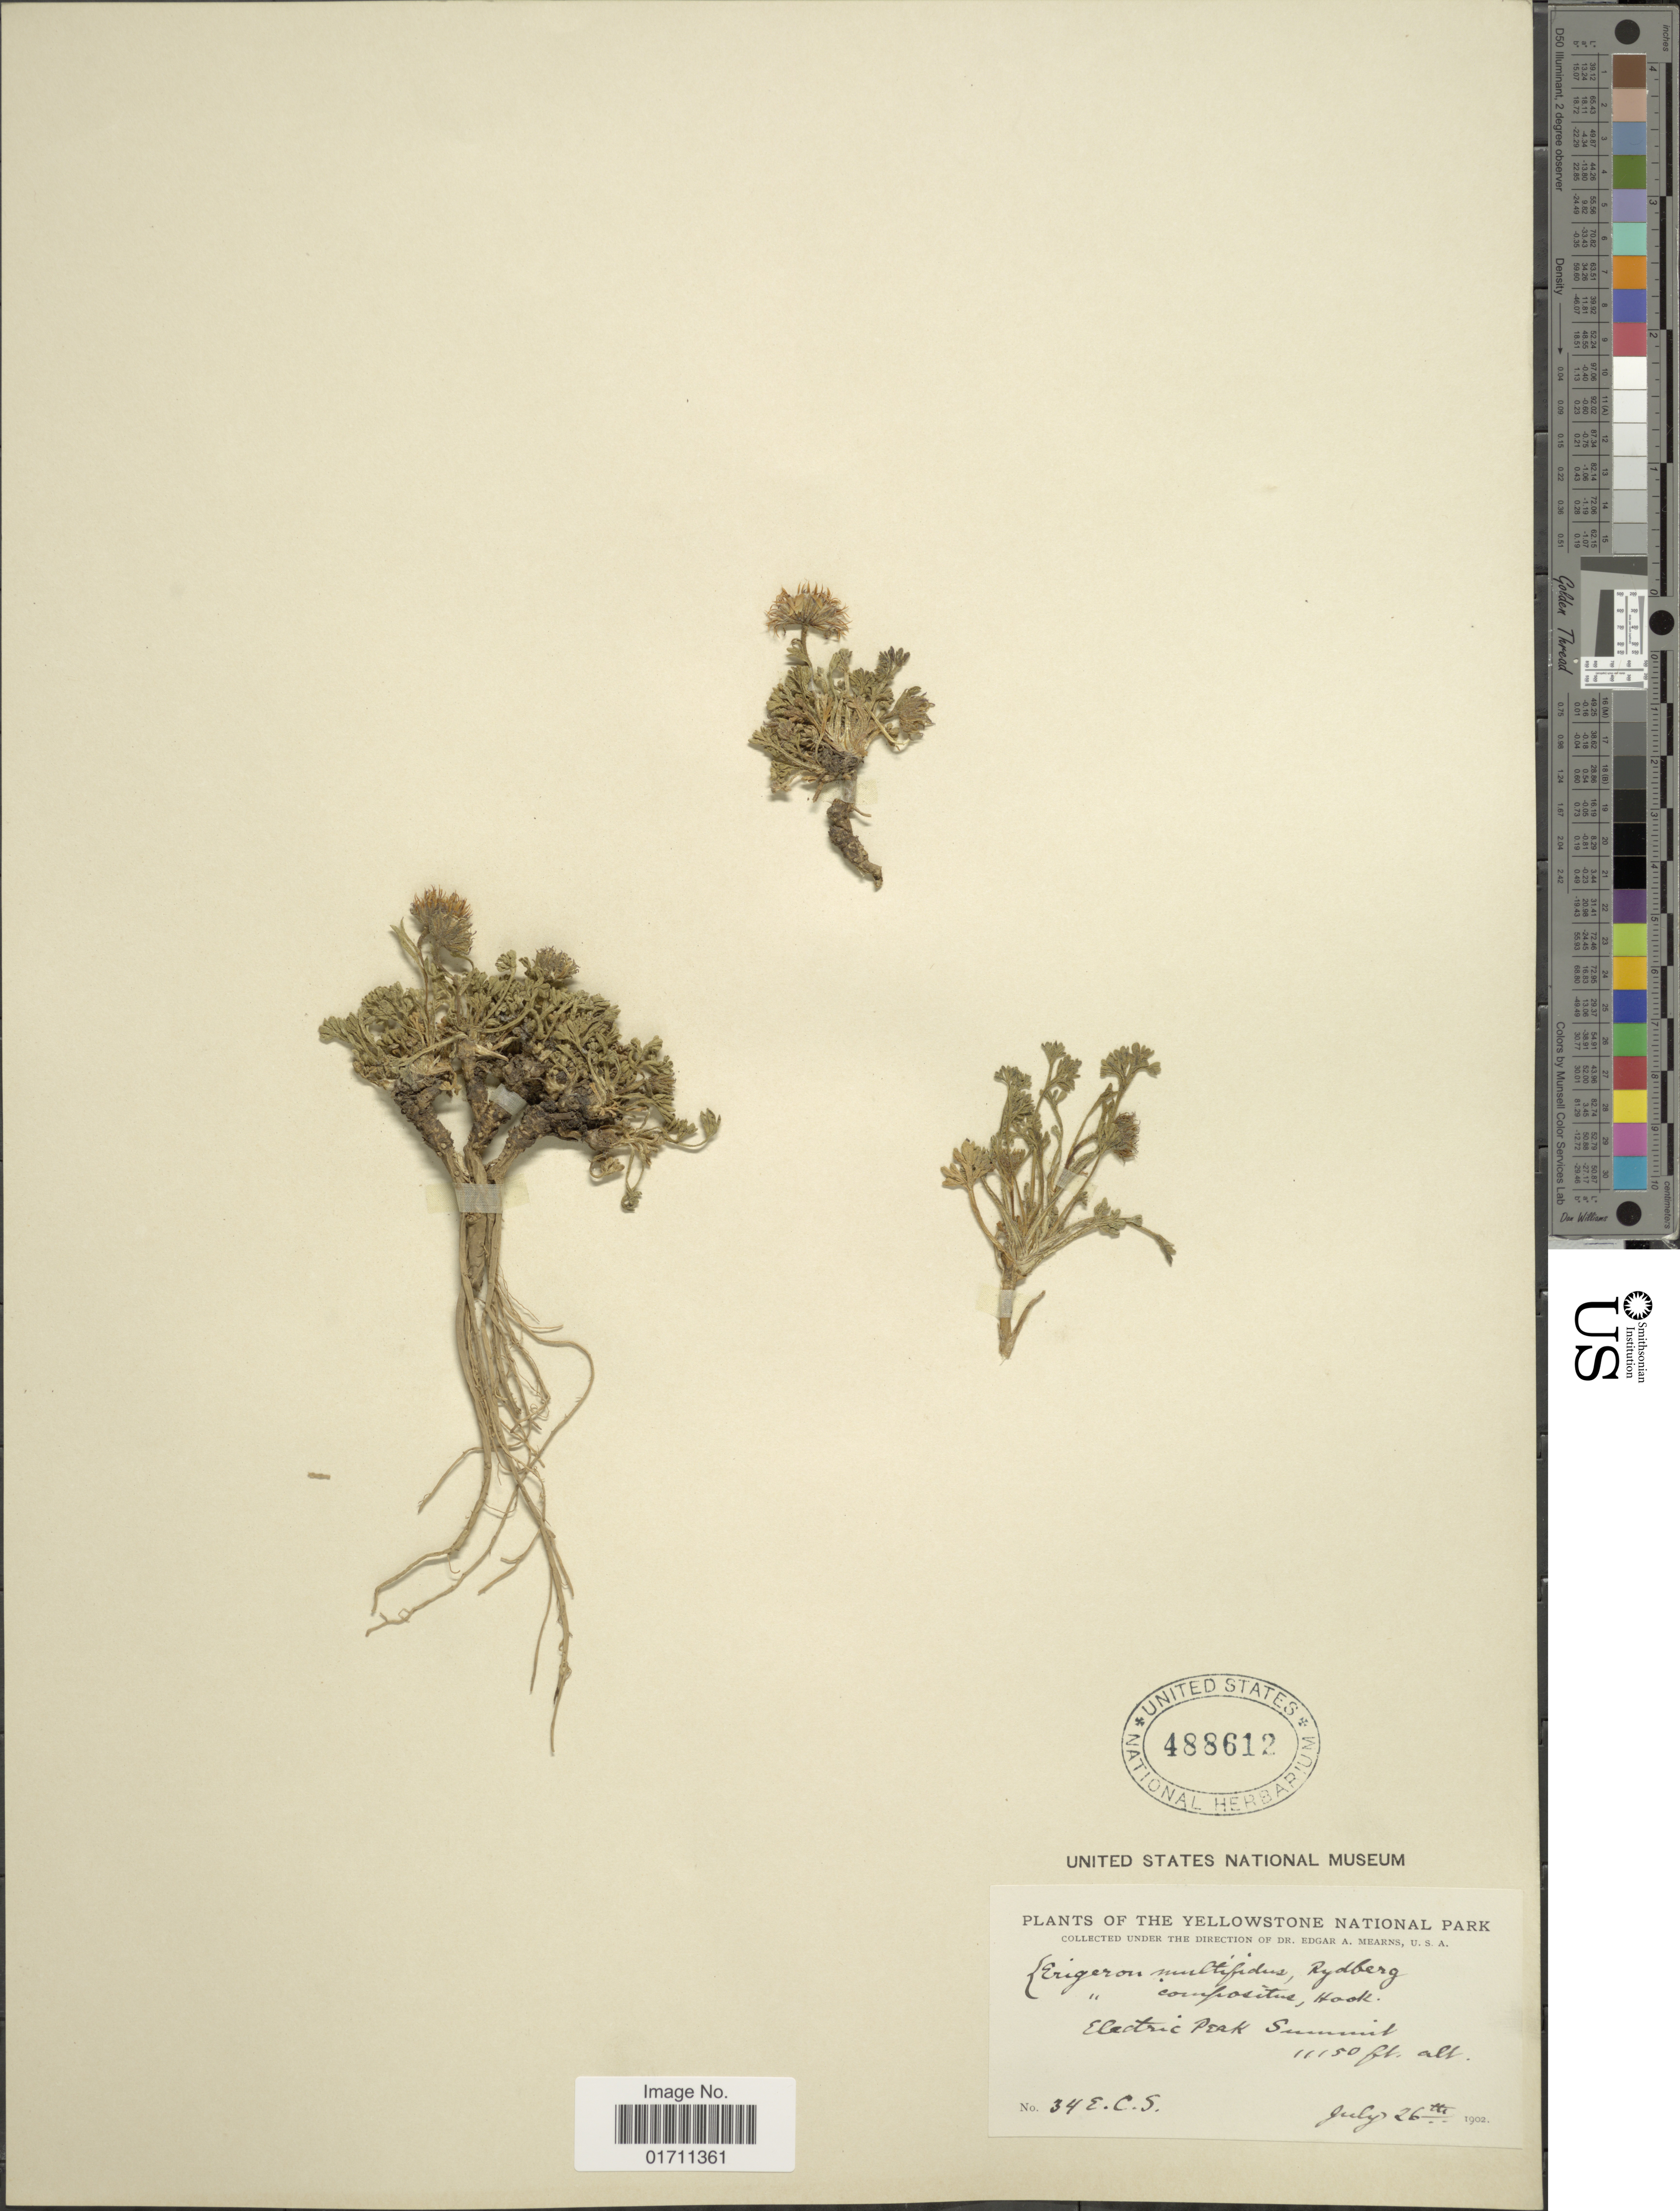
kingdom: Plantae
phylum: Tracheophyta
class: Magnoliopsida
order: Asterales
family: Asteraceae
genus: Erigeron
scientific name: Erigeron compositus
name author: Pursh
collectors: E. C. Smith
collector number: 34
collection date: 1902-07-26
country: United States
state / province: Montana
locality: The Yellowstone National Park, Electric Peak Summit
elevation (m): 3399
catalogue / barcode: US 488612